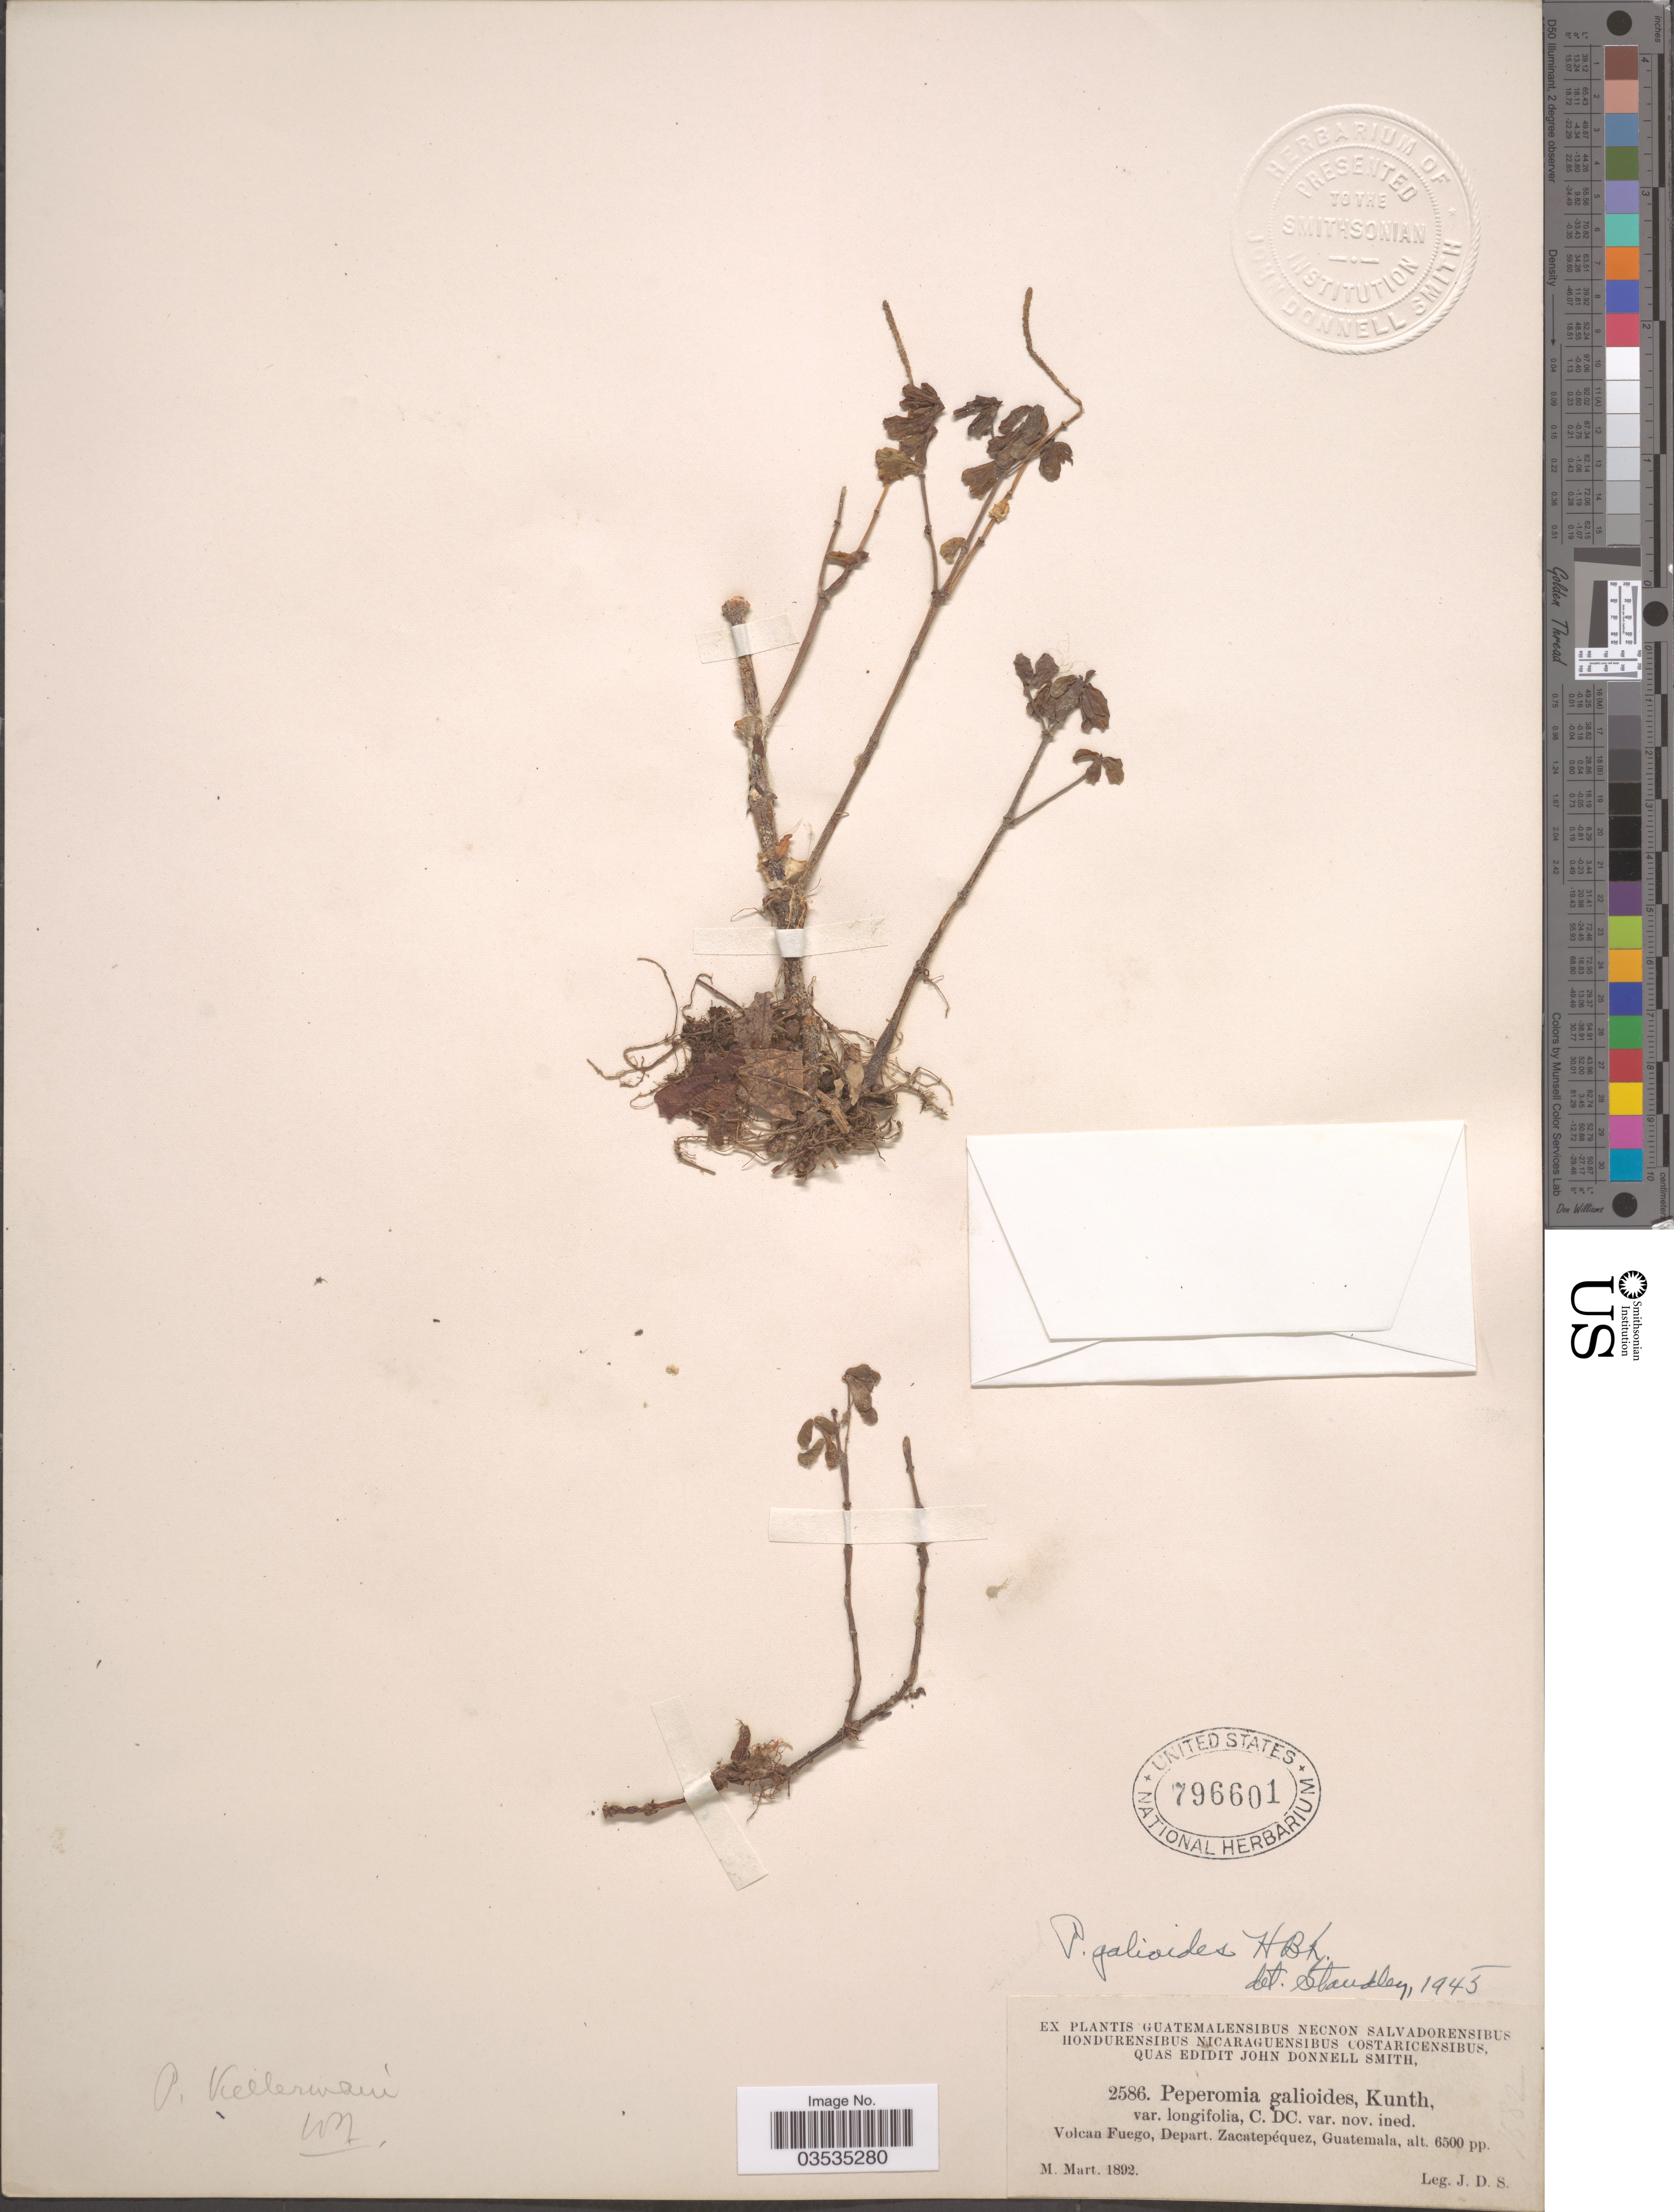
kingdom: Plantae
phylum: Tracheophyta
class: Magnoliopsida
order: Piperales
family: Piperaceae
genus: Peperomia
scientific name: Peperomia leptophylla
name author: Miq.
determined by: Jiménez, José Estaban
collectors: J. Donnell Smith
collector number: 2586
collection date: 1892-03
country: Guatemala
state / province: Sacatepequez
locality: Volcan Fuego, Depart. Zacatepéquez.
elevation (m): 1981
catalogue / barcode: US 796601